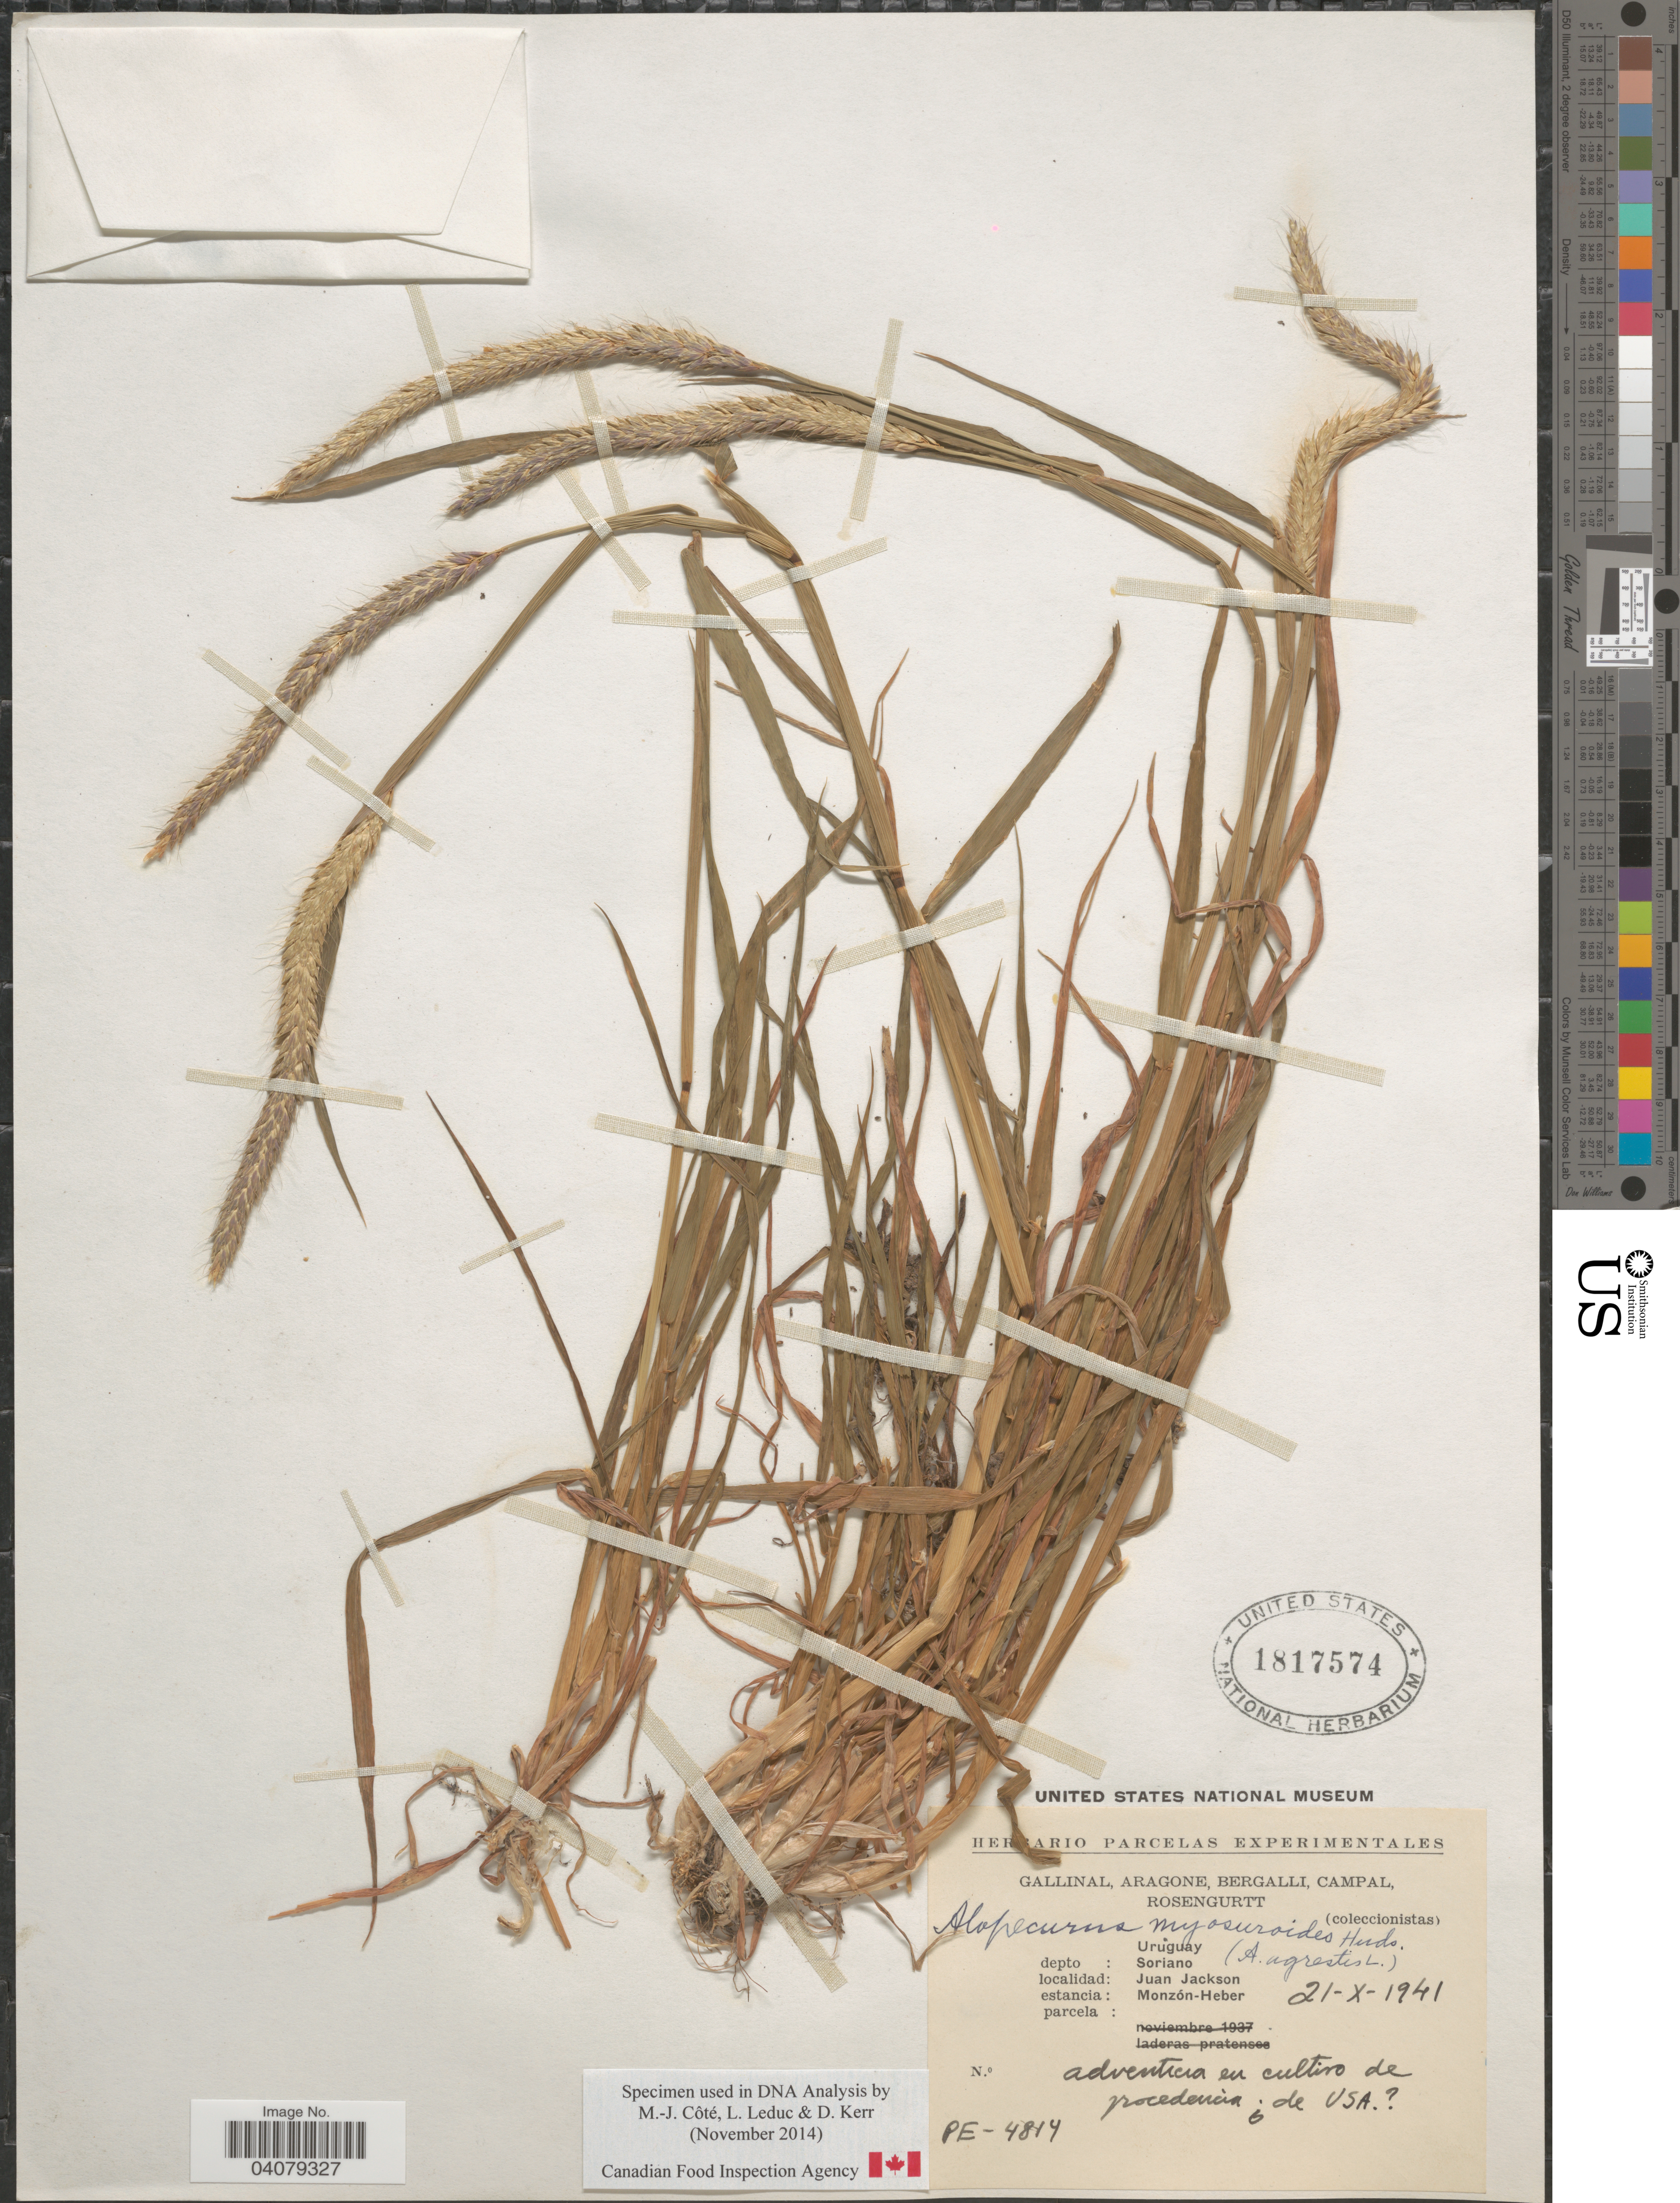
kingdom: Plantae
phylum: Tracheophyta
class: Liliopsida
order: Poales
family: Poaceae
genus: Alopecurus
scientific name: Alopecurus myosuroides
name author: Huds.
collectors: -. Gallinal, -- Aragone, -- Bergalli, -- Campal & Rosengurtt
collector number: PE-4814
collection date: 1941-10-21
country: Uruguay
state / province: Soriano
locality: Dept: Soriano. Juan Jackson. Estancia: Monzón-Heber.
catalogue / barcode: US 1817574